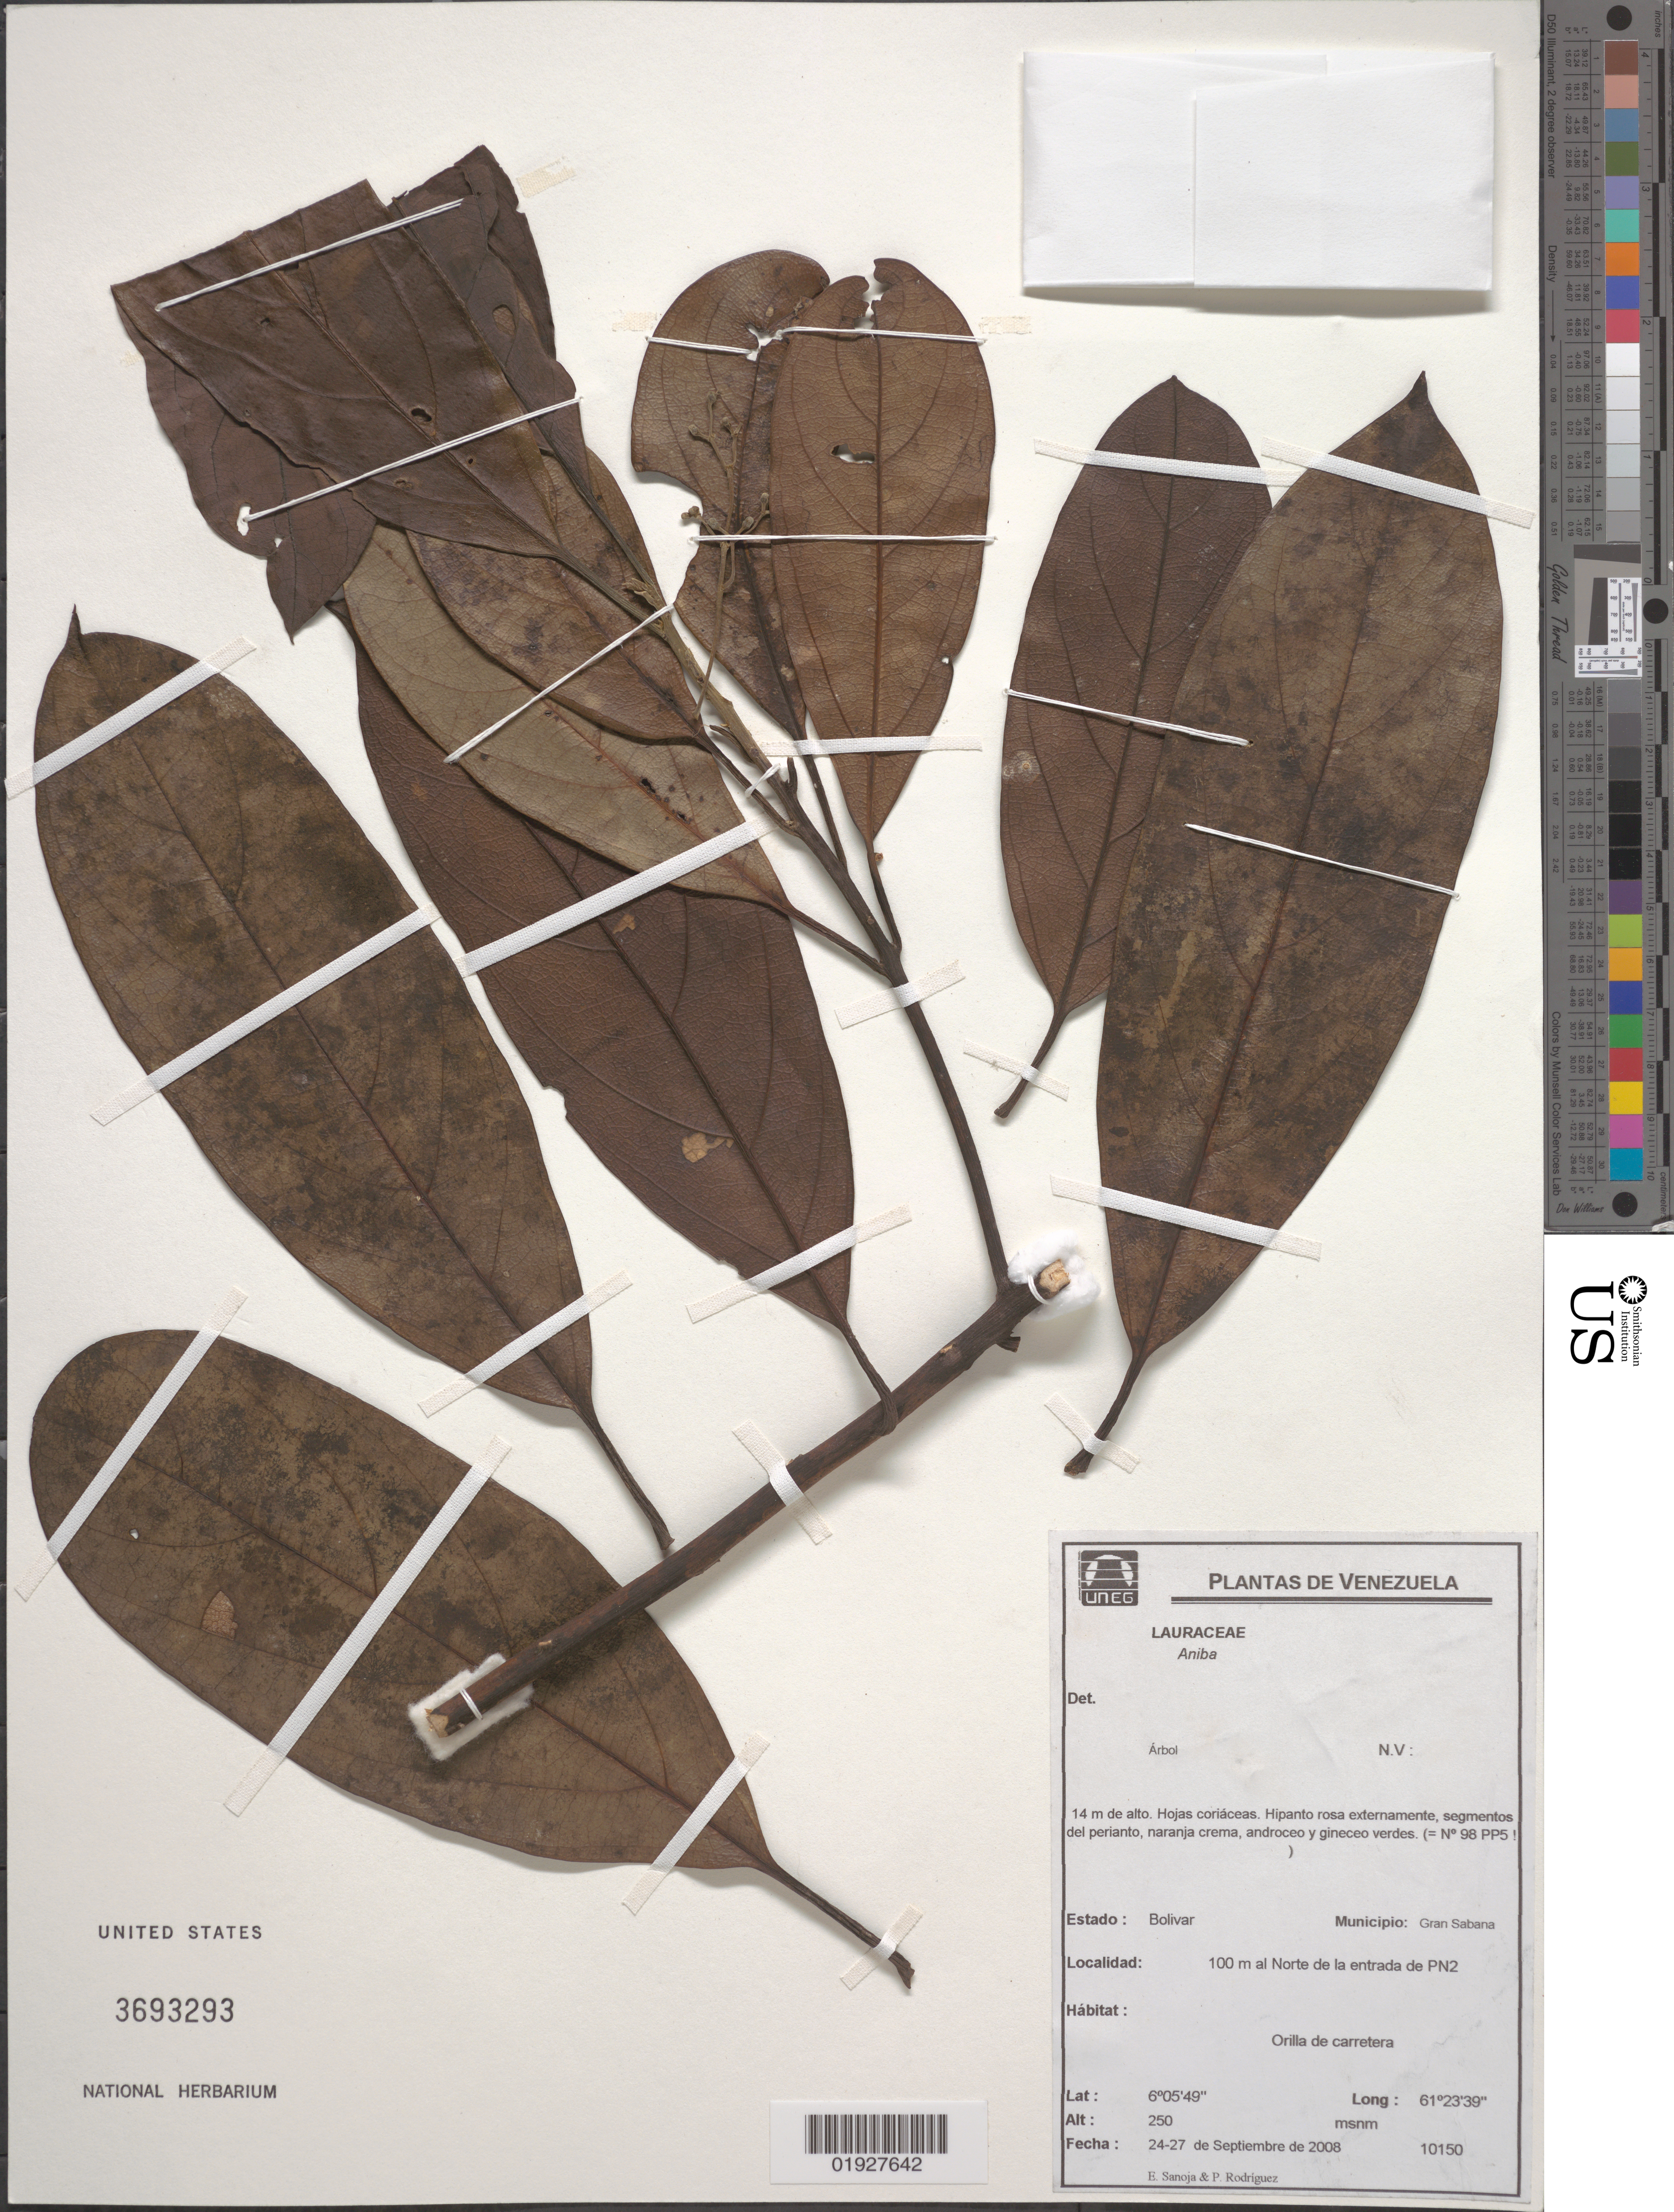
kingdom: Plantae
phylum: Tracheophyta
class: Magnoliopsida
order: Laurales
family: Lauraceae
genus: Aniba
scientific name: Aniba sp.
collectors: E. Sanoja & P. Rodriguez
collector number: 10150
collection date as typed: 24-27 September 2008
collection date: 2008-09-24/2008-09-27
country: Venezuela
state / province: Bolivar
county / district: Gran Sabana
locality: PN2-Ampliacion 8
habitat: Orilla de carretera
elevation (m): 250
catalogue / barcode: US 3693293